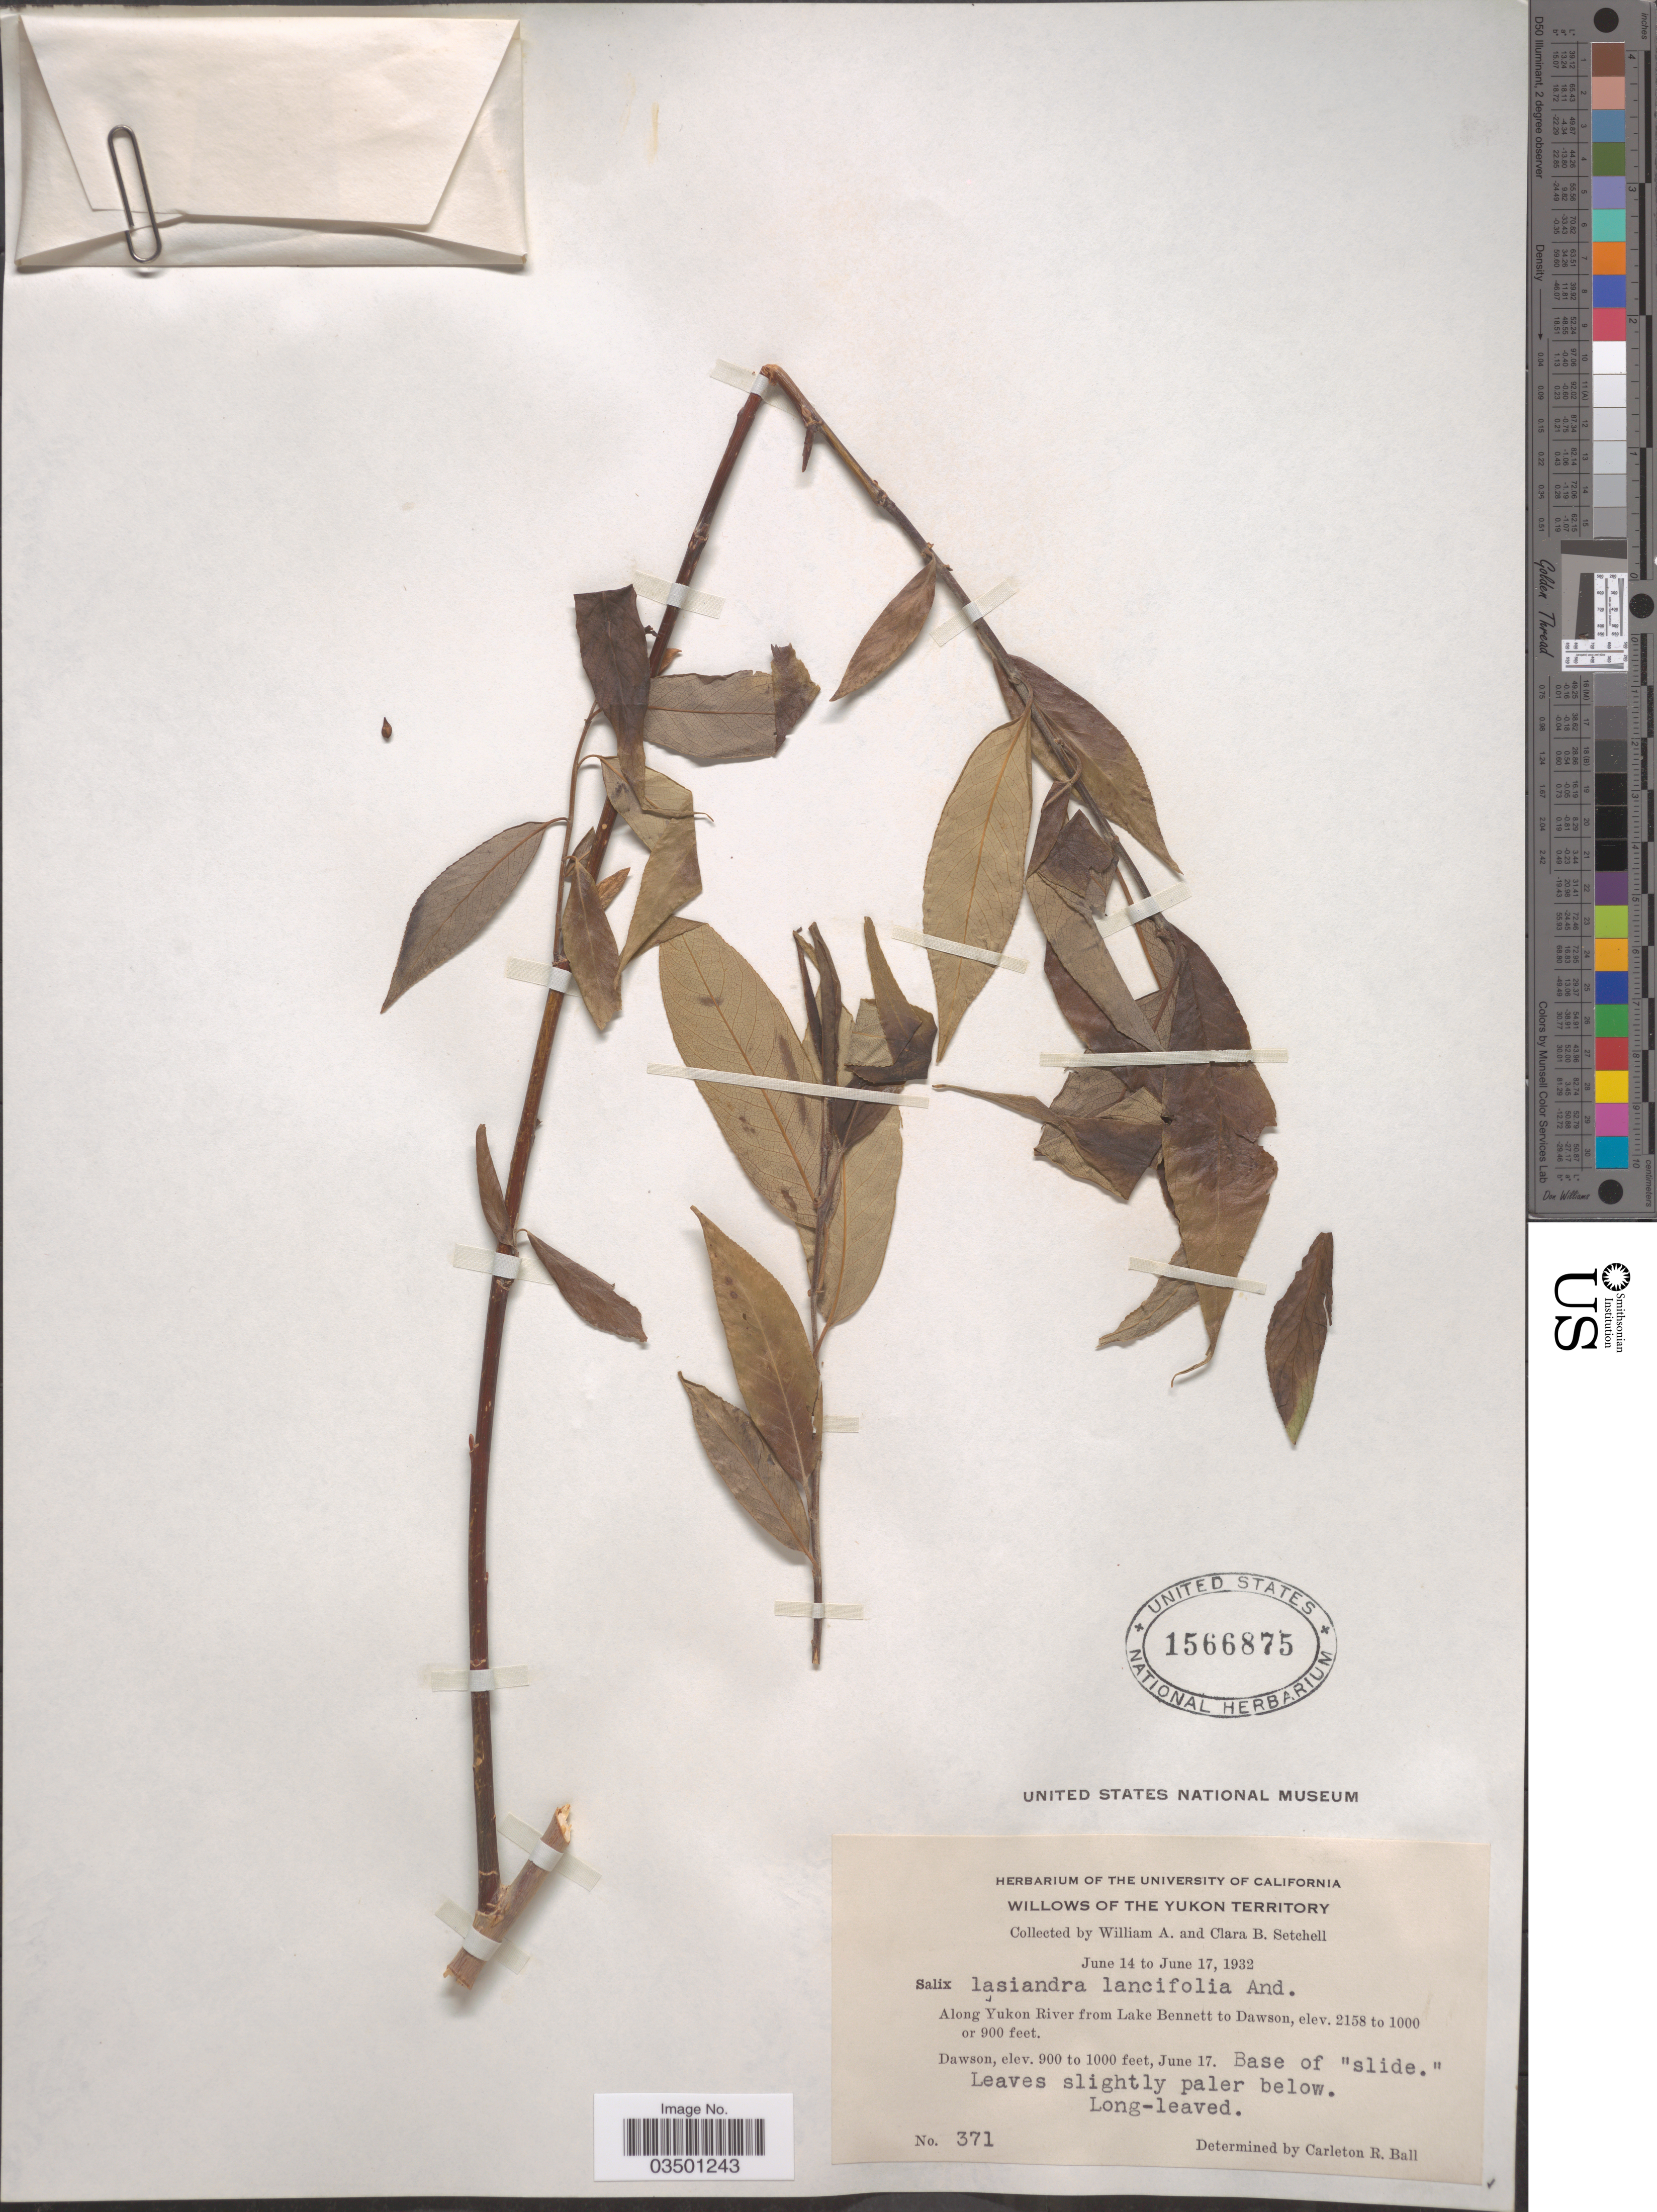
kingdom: Plantae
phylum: Tracheophyta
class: Magnoliopsida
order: Malpighiales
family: Salicaceae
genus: Salix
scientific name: Salix lasiandra var. lancifolia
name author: Bebb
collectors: W. Setchell & C. B. Setchell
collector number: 371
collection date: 1932-06-17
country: Canada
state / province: Yukon Territory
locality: Along Yukon River from Lake Bennett to Dawson. Dawson.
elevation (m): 274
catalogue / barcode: US 1566875